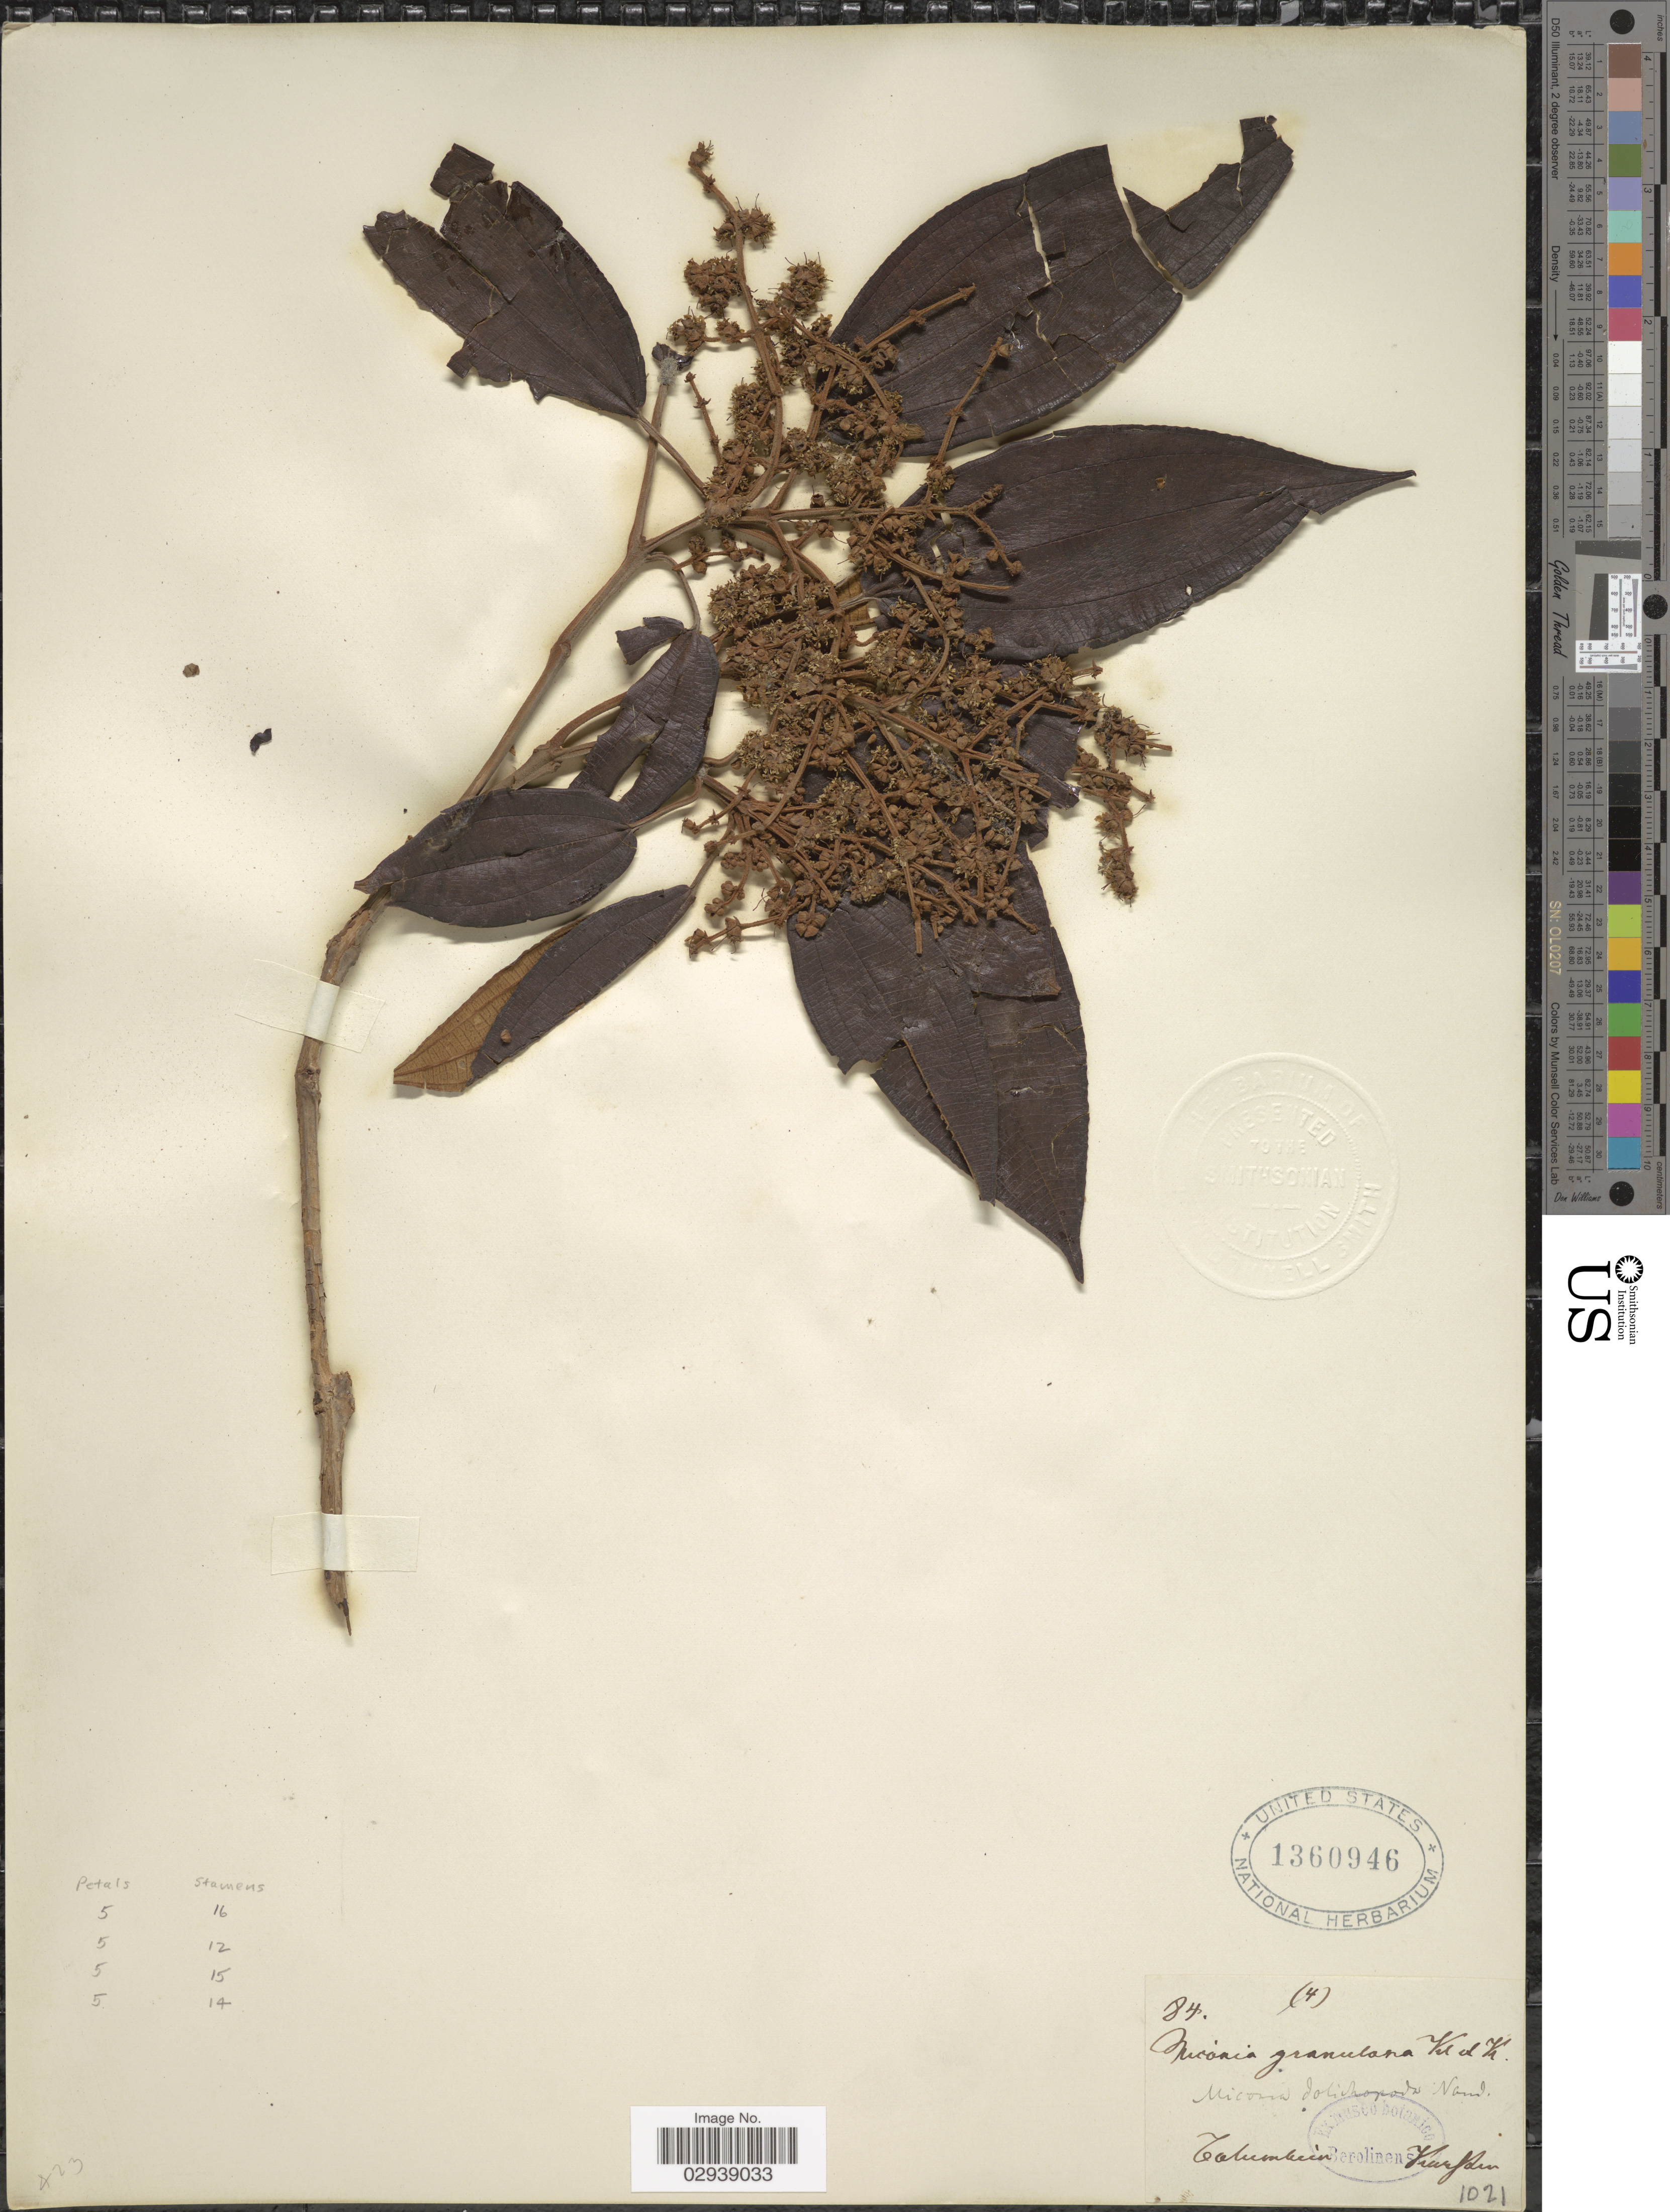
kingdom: Plantae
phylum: Tracheophyta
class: Magnoliopsida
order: Myrtales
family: Melastomataceae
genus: Miconia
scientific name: Miconia dolichopoda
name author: Naudin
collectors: Viurfden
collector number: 84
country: Colombia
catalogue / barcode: US 1360946